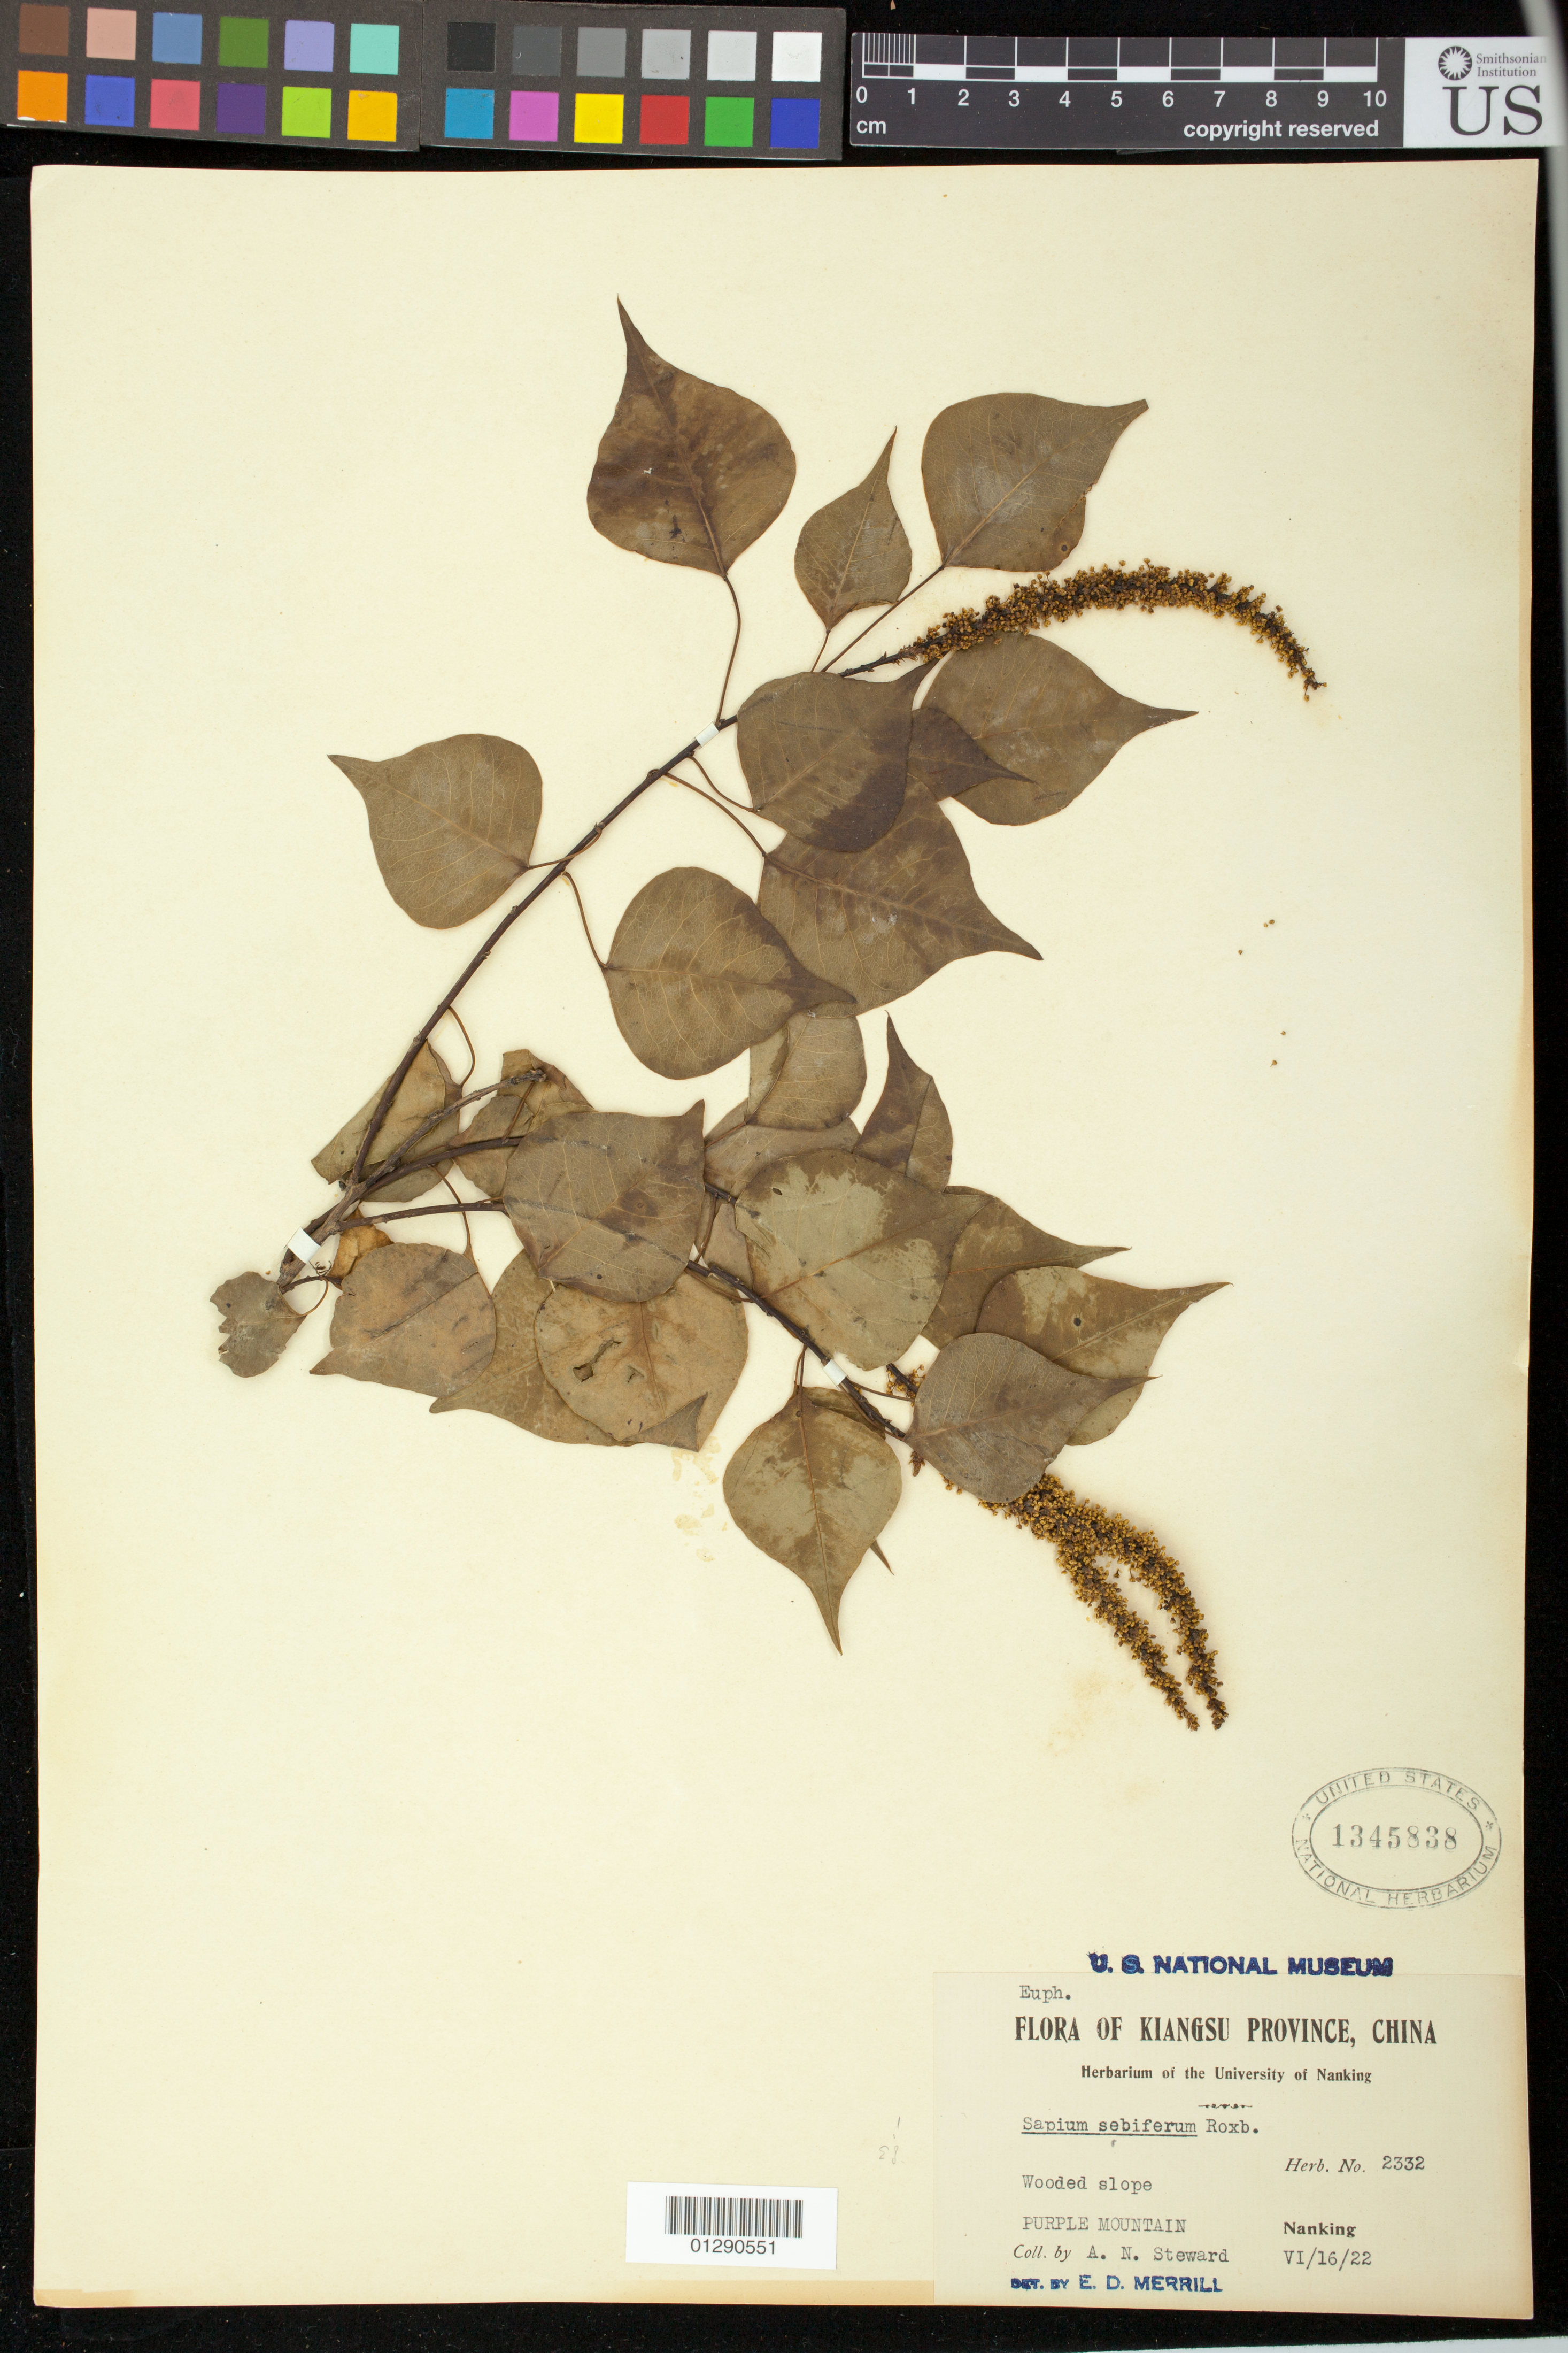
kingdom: Plantae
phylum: Tracheophyta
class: Magnoliopsida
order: Malpighiales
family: Euphorbiaceae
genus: Sapium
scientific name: Sapium sebiferum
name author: (L.) Roxb.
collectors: A. N. Steward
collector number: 2332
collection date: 1922-06-16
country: China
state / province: Jiangsu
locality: Purple Mountain Nanking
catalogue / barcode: US 1345838